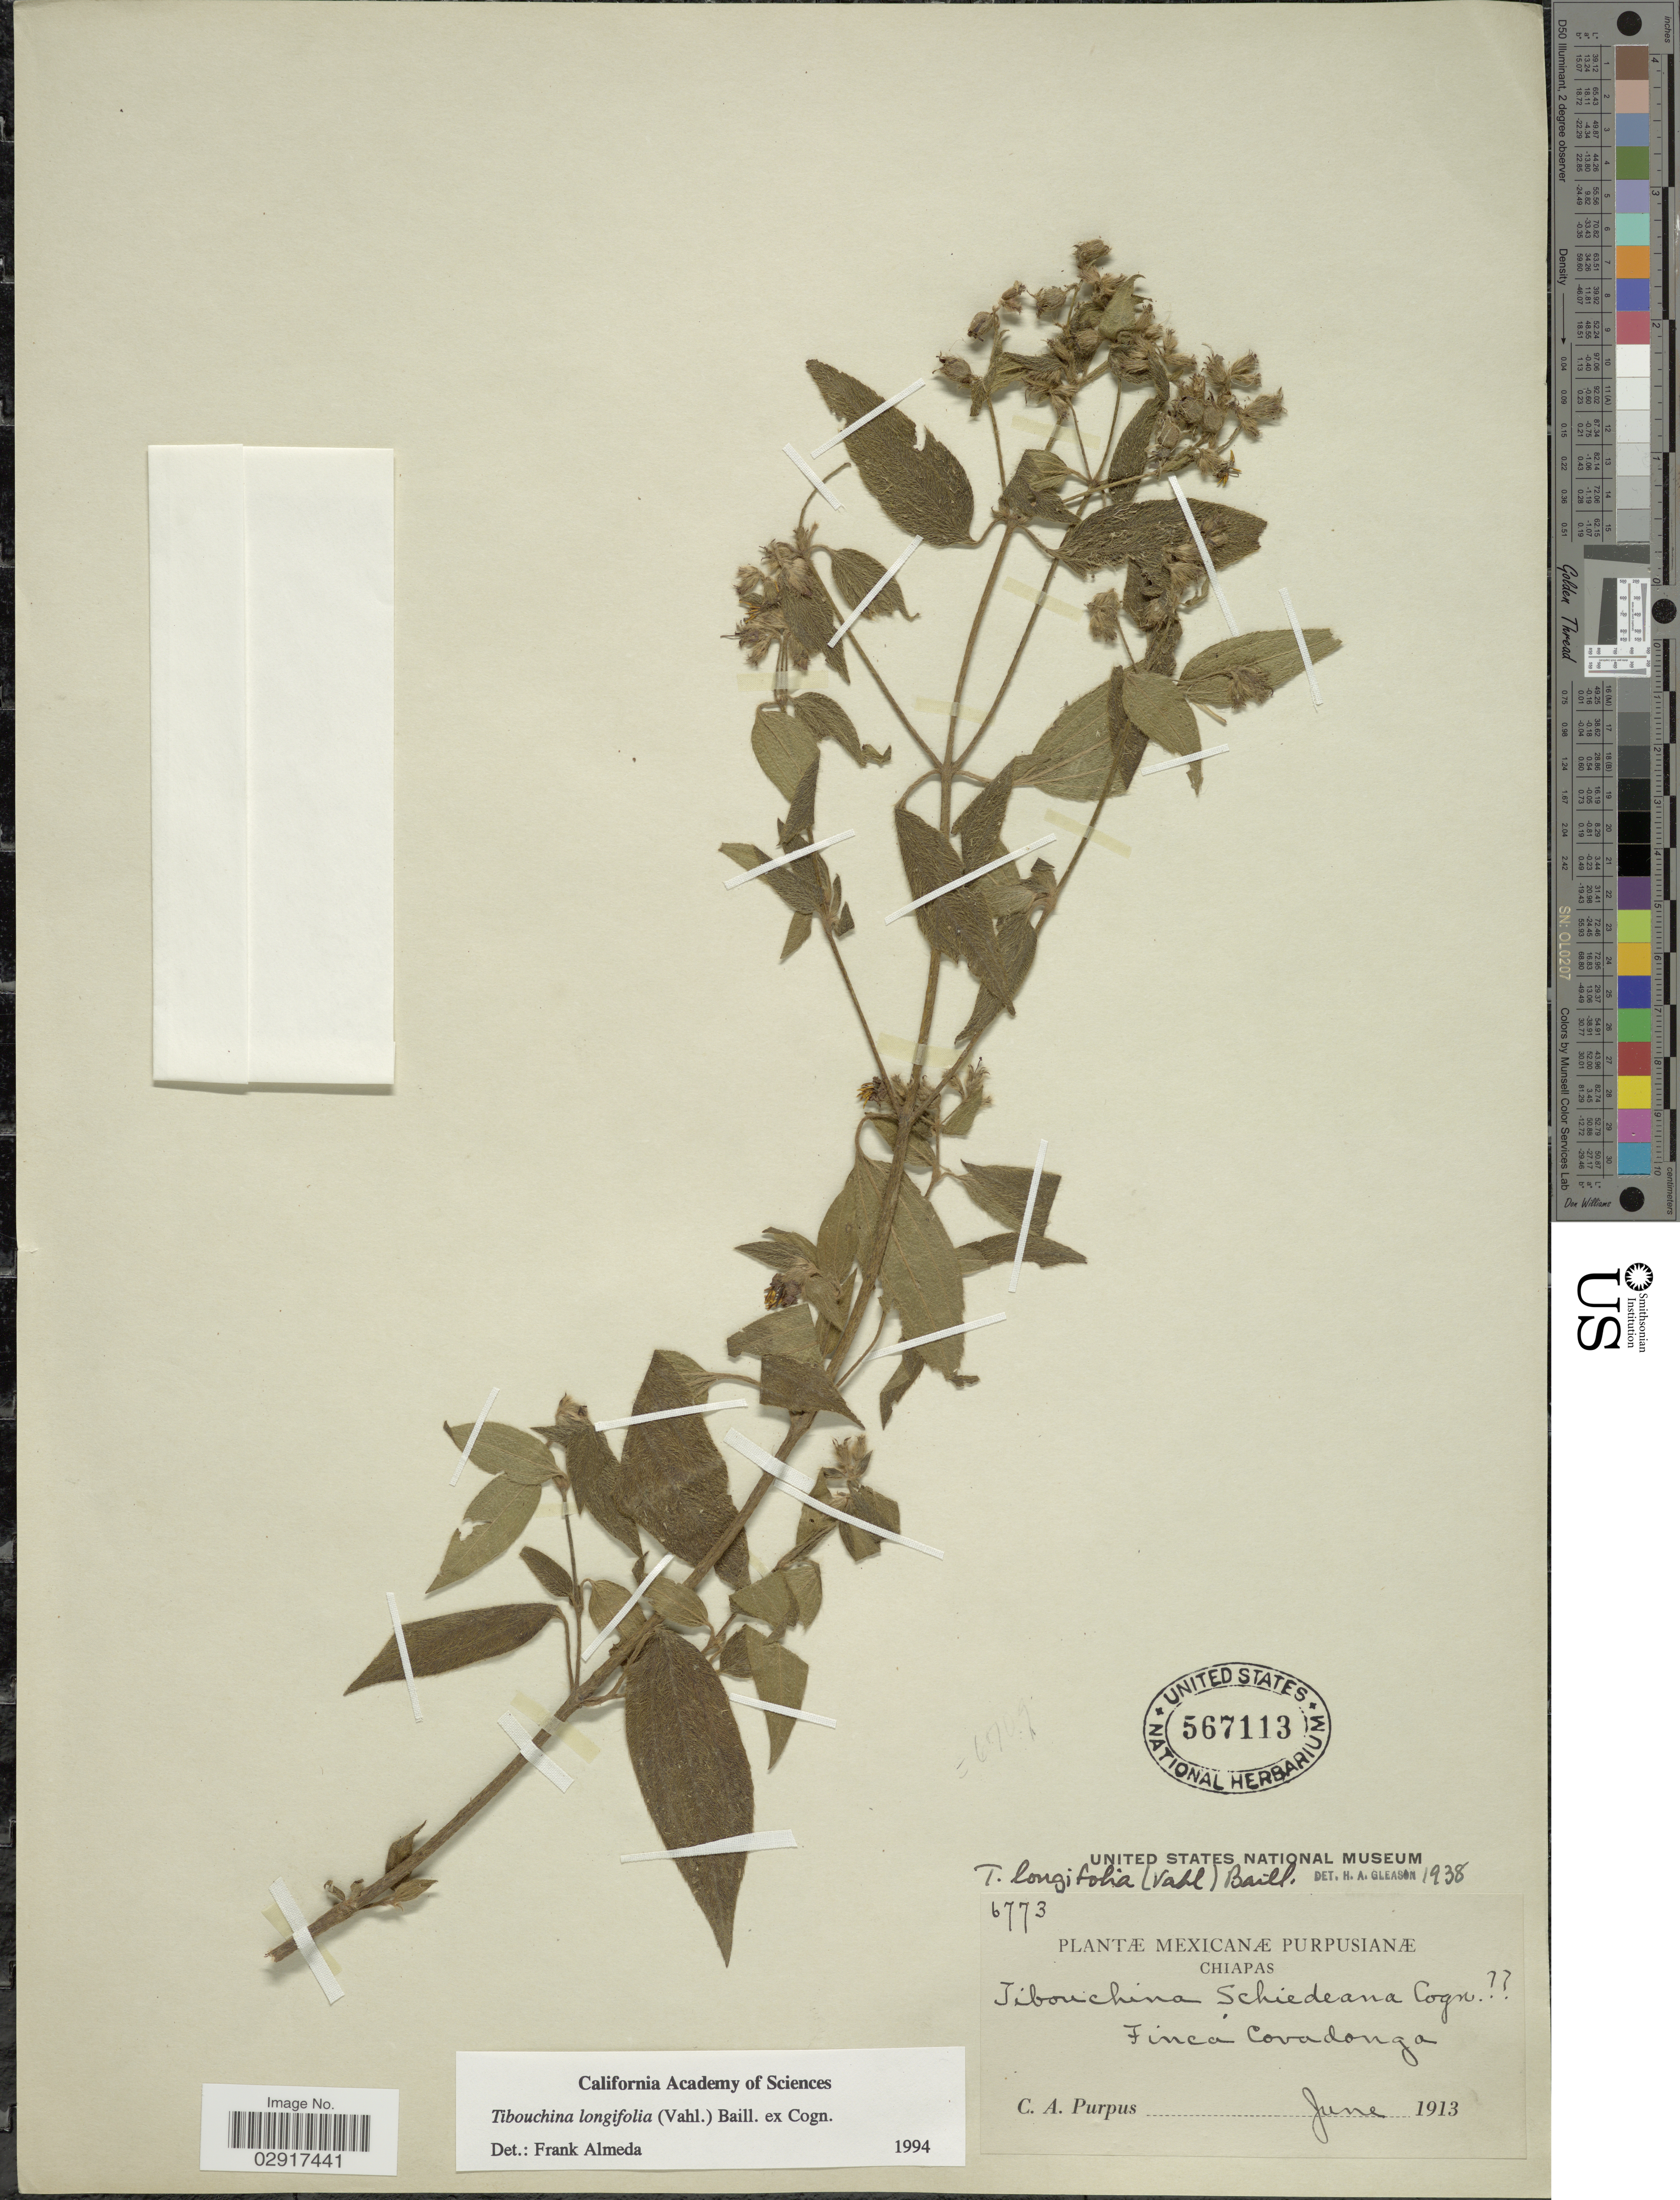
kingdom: Plantae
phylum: Tracheophyta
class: Magnoliopsida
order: Myrtales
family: Melastomataceae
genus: Chaetogastra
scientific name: Chaetogastra longifolia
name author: (Vahl) DC.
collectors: C. A. Purpus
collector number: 6773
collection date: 1913-06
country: Mexico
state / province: Chiapas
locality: Mexicanae. Finca Covadonga.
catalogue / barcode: US 567113